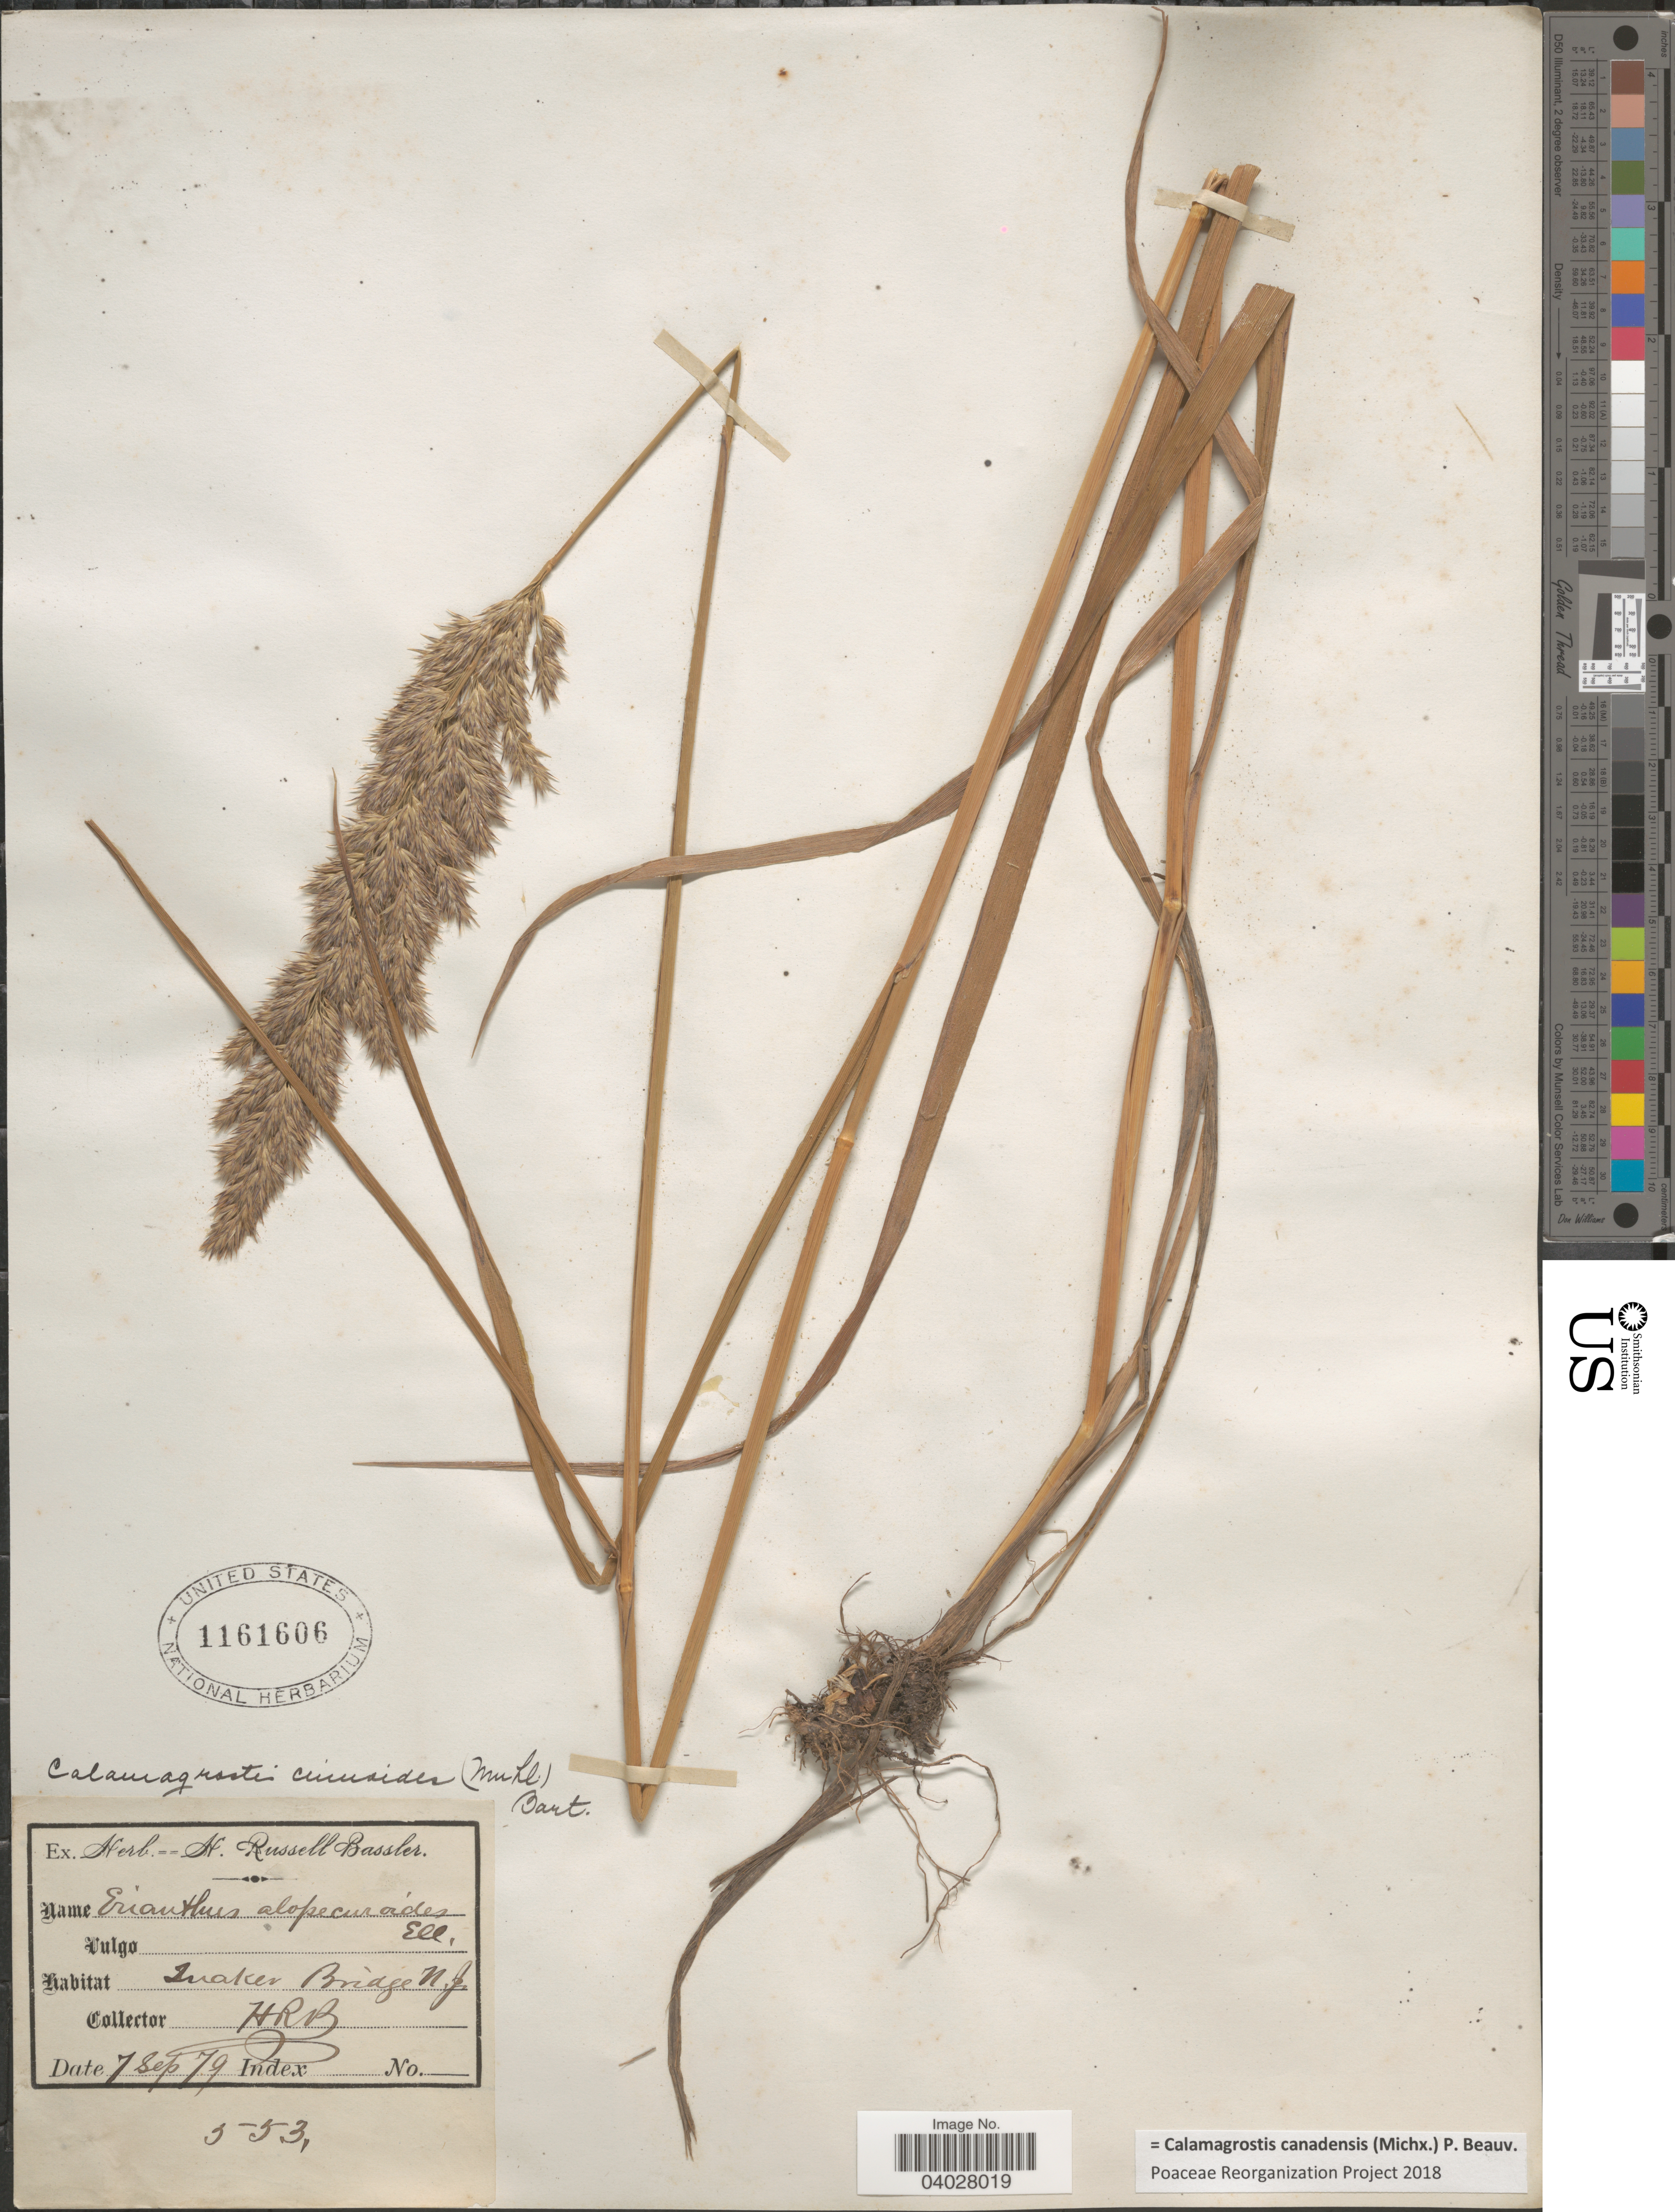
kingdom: Plantae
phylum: Tracheophyta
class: Liliopsida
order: Poales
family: Poaceae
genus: Calamagrostis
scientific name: Calamagrostis canadensis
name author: (Michx.) P. Beauv.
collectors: H. Bassler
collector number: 553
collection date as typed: Transcribed d/m/y: 7/9/79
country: United States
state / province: New Jersey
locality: Quaker Bridge.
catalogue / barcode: US 1161606